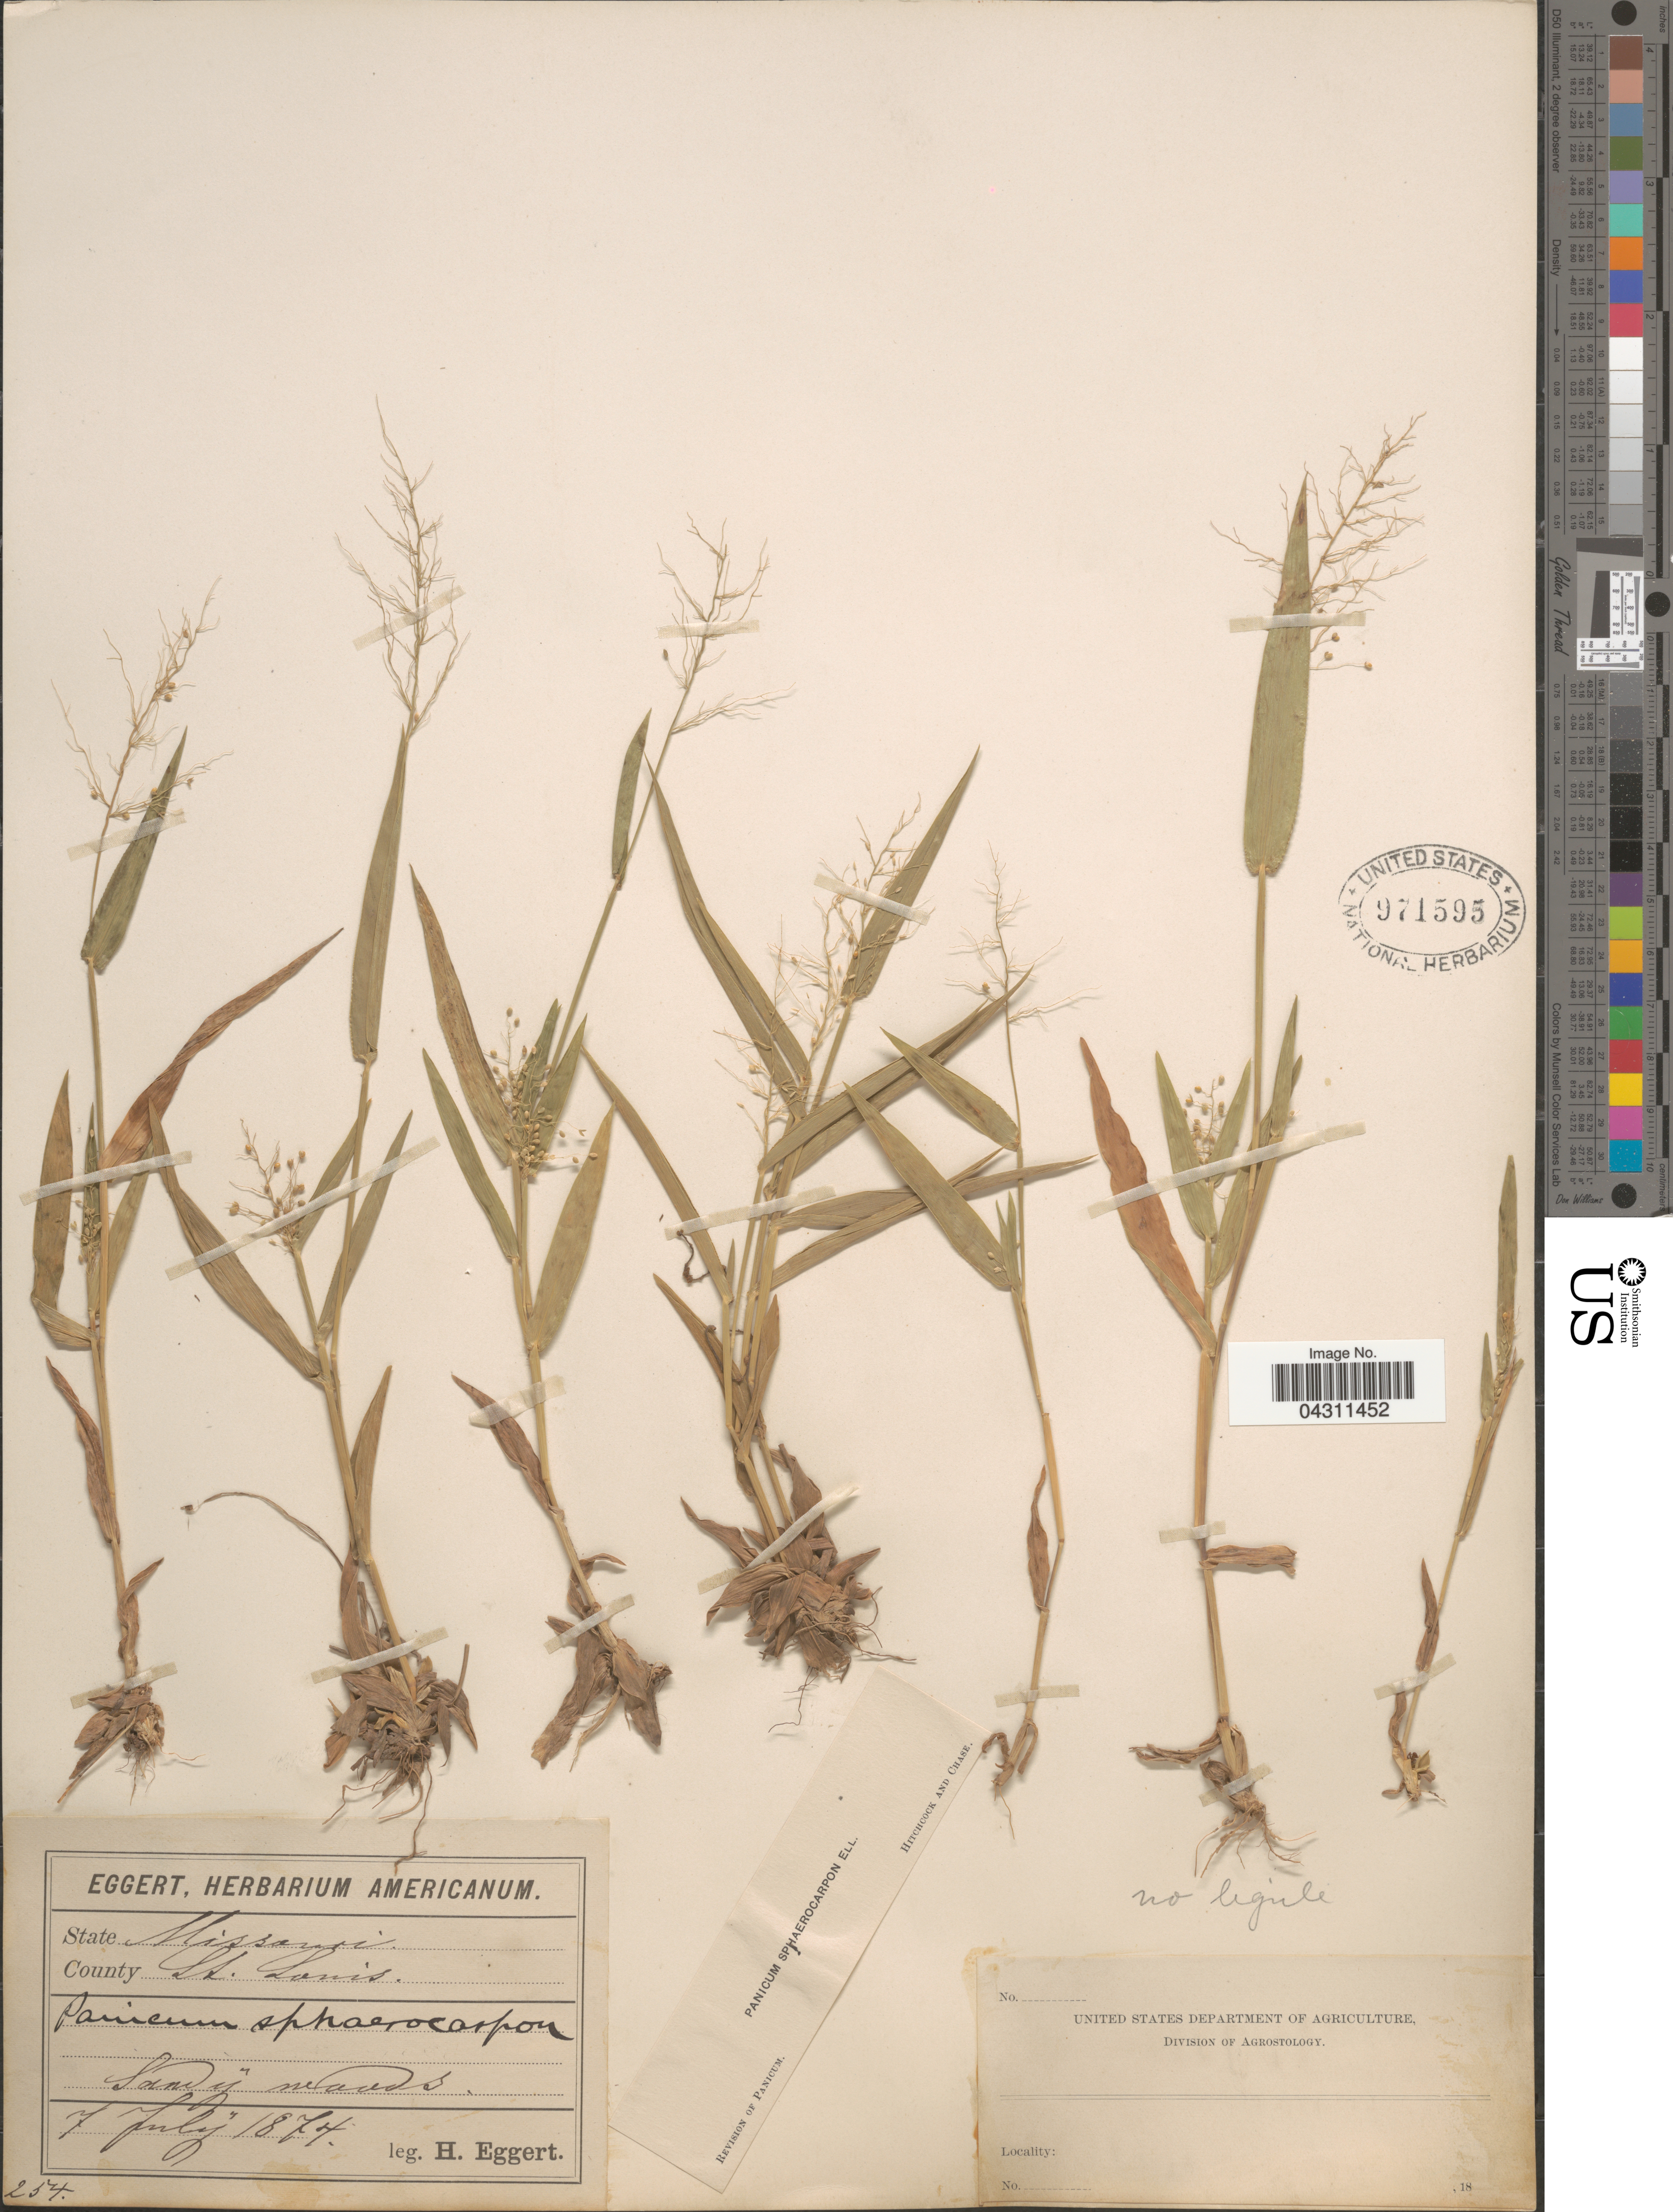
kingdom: Plantae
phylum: Tracheophyta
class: Liliopsida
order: Poales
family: Poaceae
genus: Dichanthelium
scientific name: Dichanthelium sphaerocarpon var. sphaerocarpon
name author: (Elliott) Gould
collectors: H. Eggert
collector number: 254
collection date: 1874-07-07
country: United States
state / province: Missouri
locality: County St. Louis. Sandy woods.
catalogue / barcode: US 971595